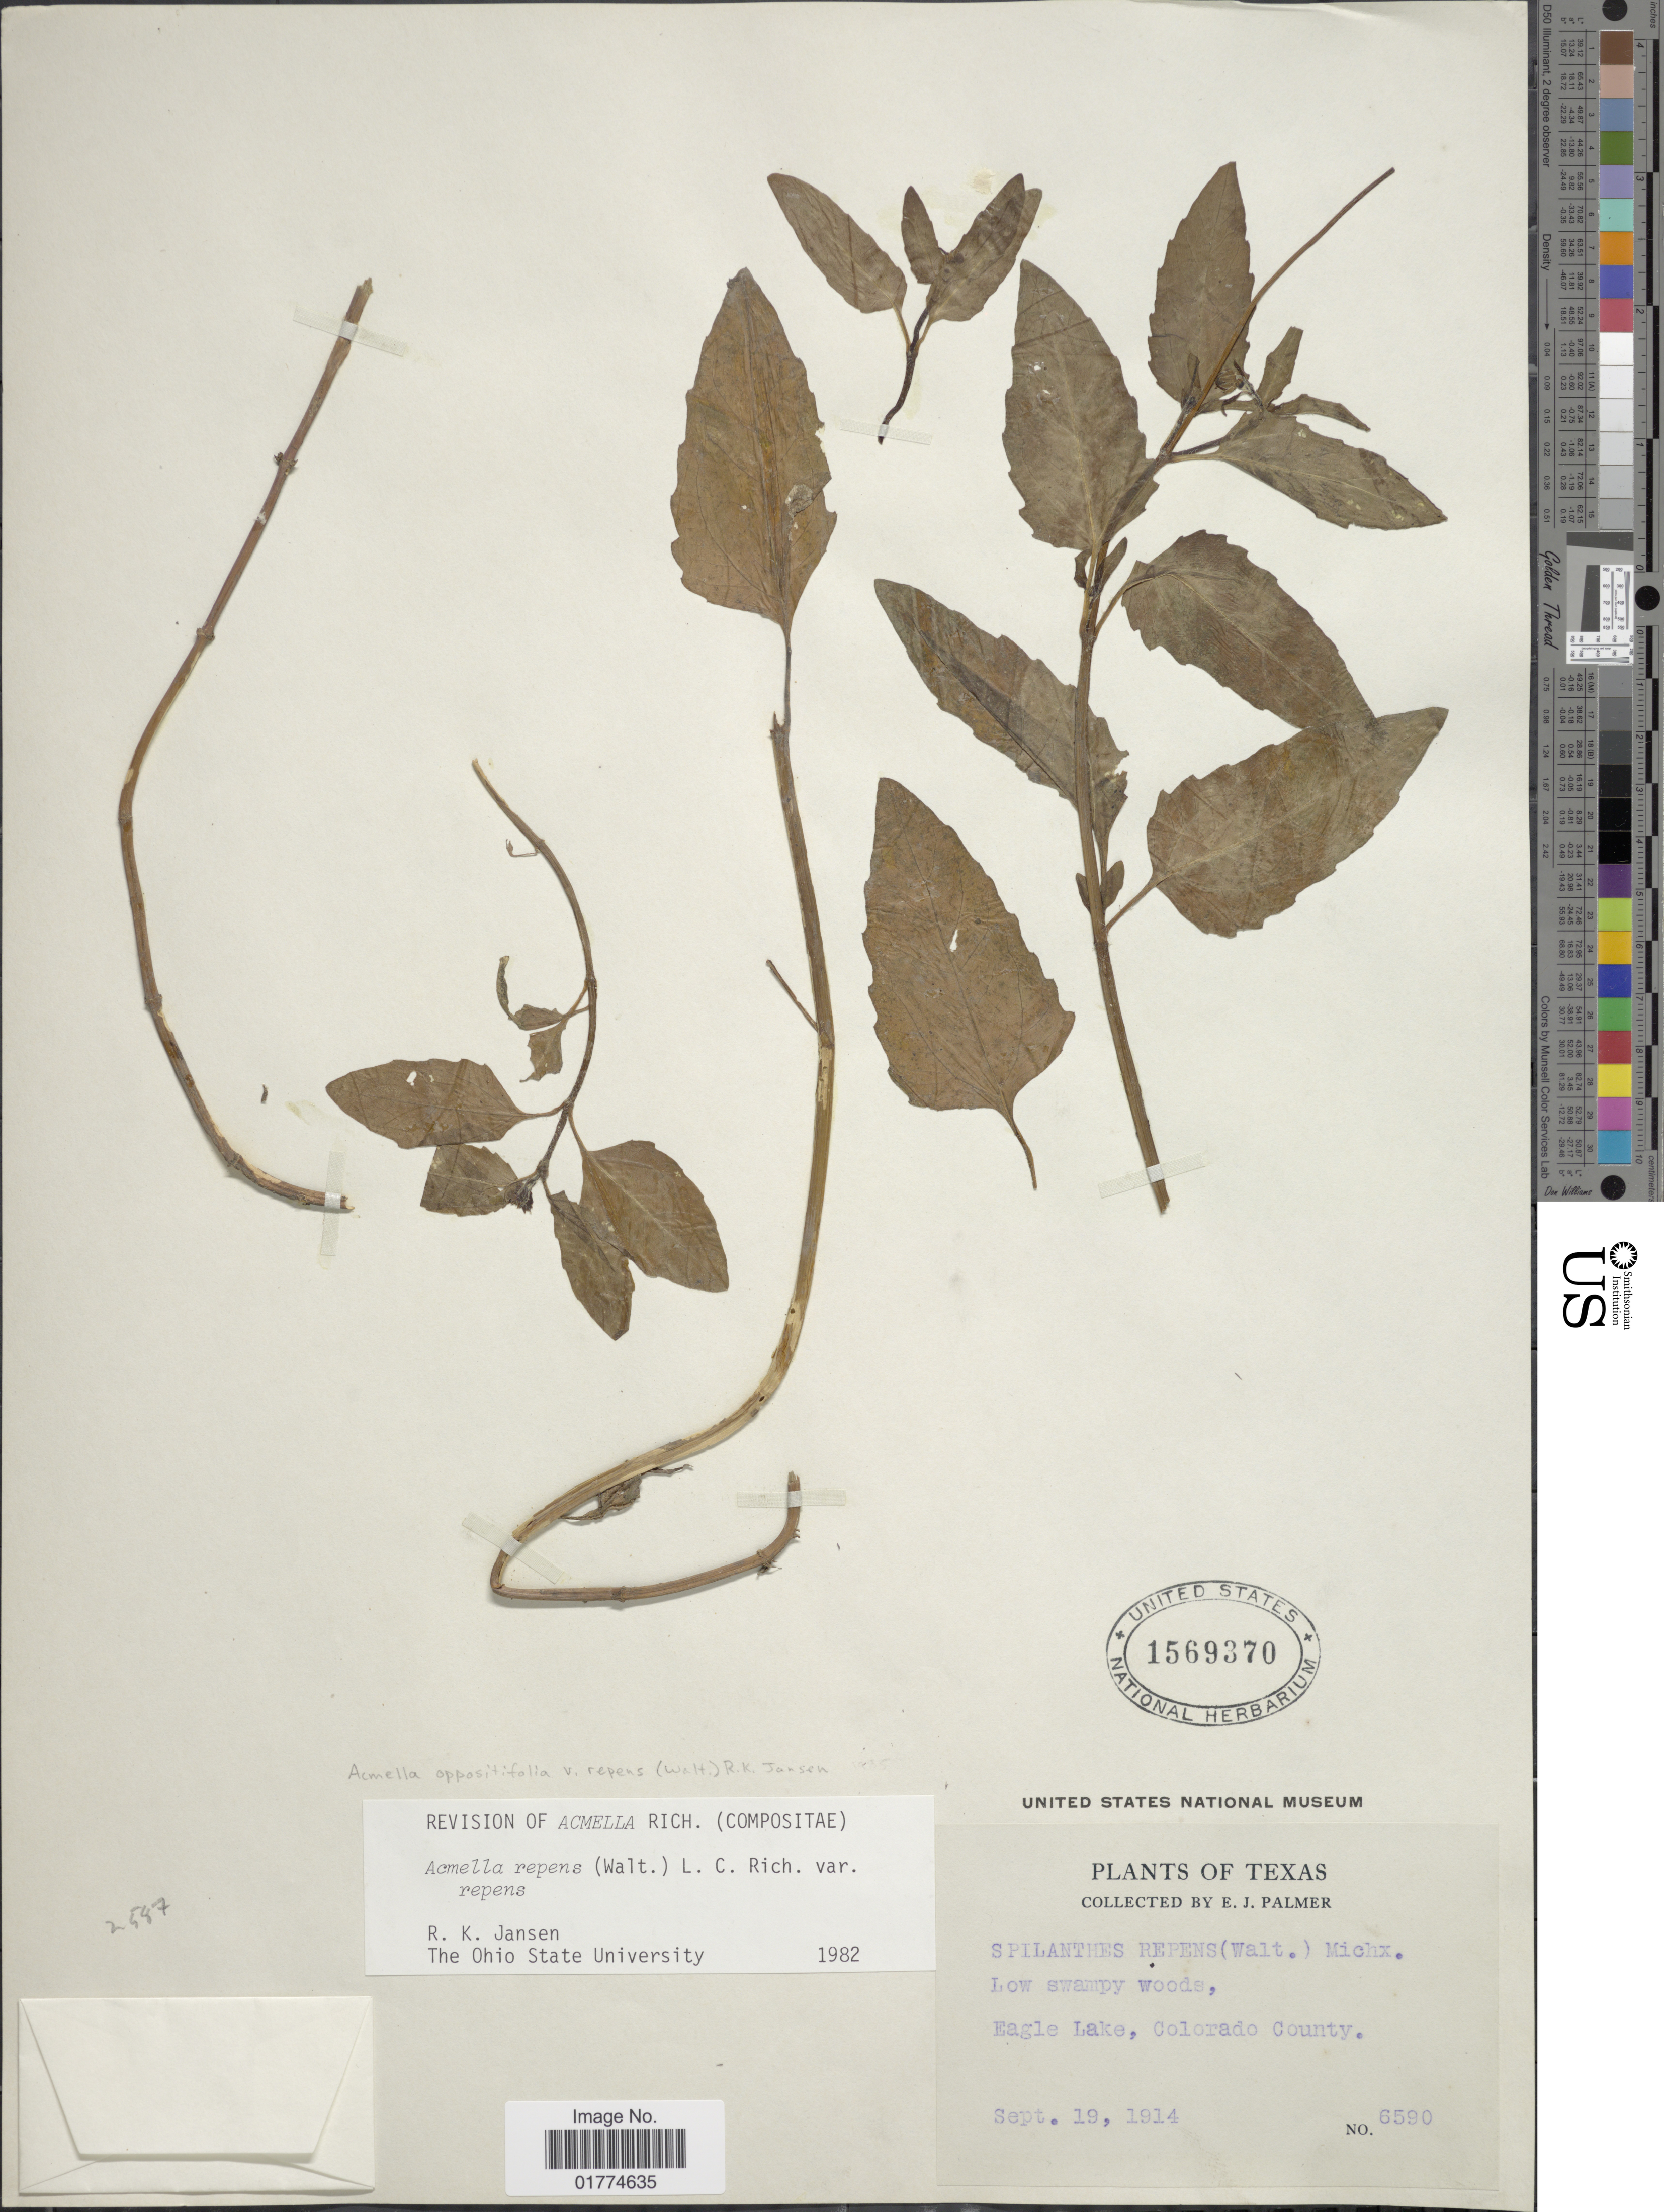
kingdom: Plantae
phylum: Tracheophyta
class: Magnoliopsida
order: Asterales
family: Asteraceae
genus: Acmella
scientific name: Acmella oppositifolia var. repens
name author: (Walter) R.K. Jansen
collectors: E. J. Palmer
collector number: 6590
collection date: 1914-09-19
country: United States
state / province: Texas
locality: Eagle Lake, Colorado County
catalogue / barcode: US 1569370